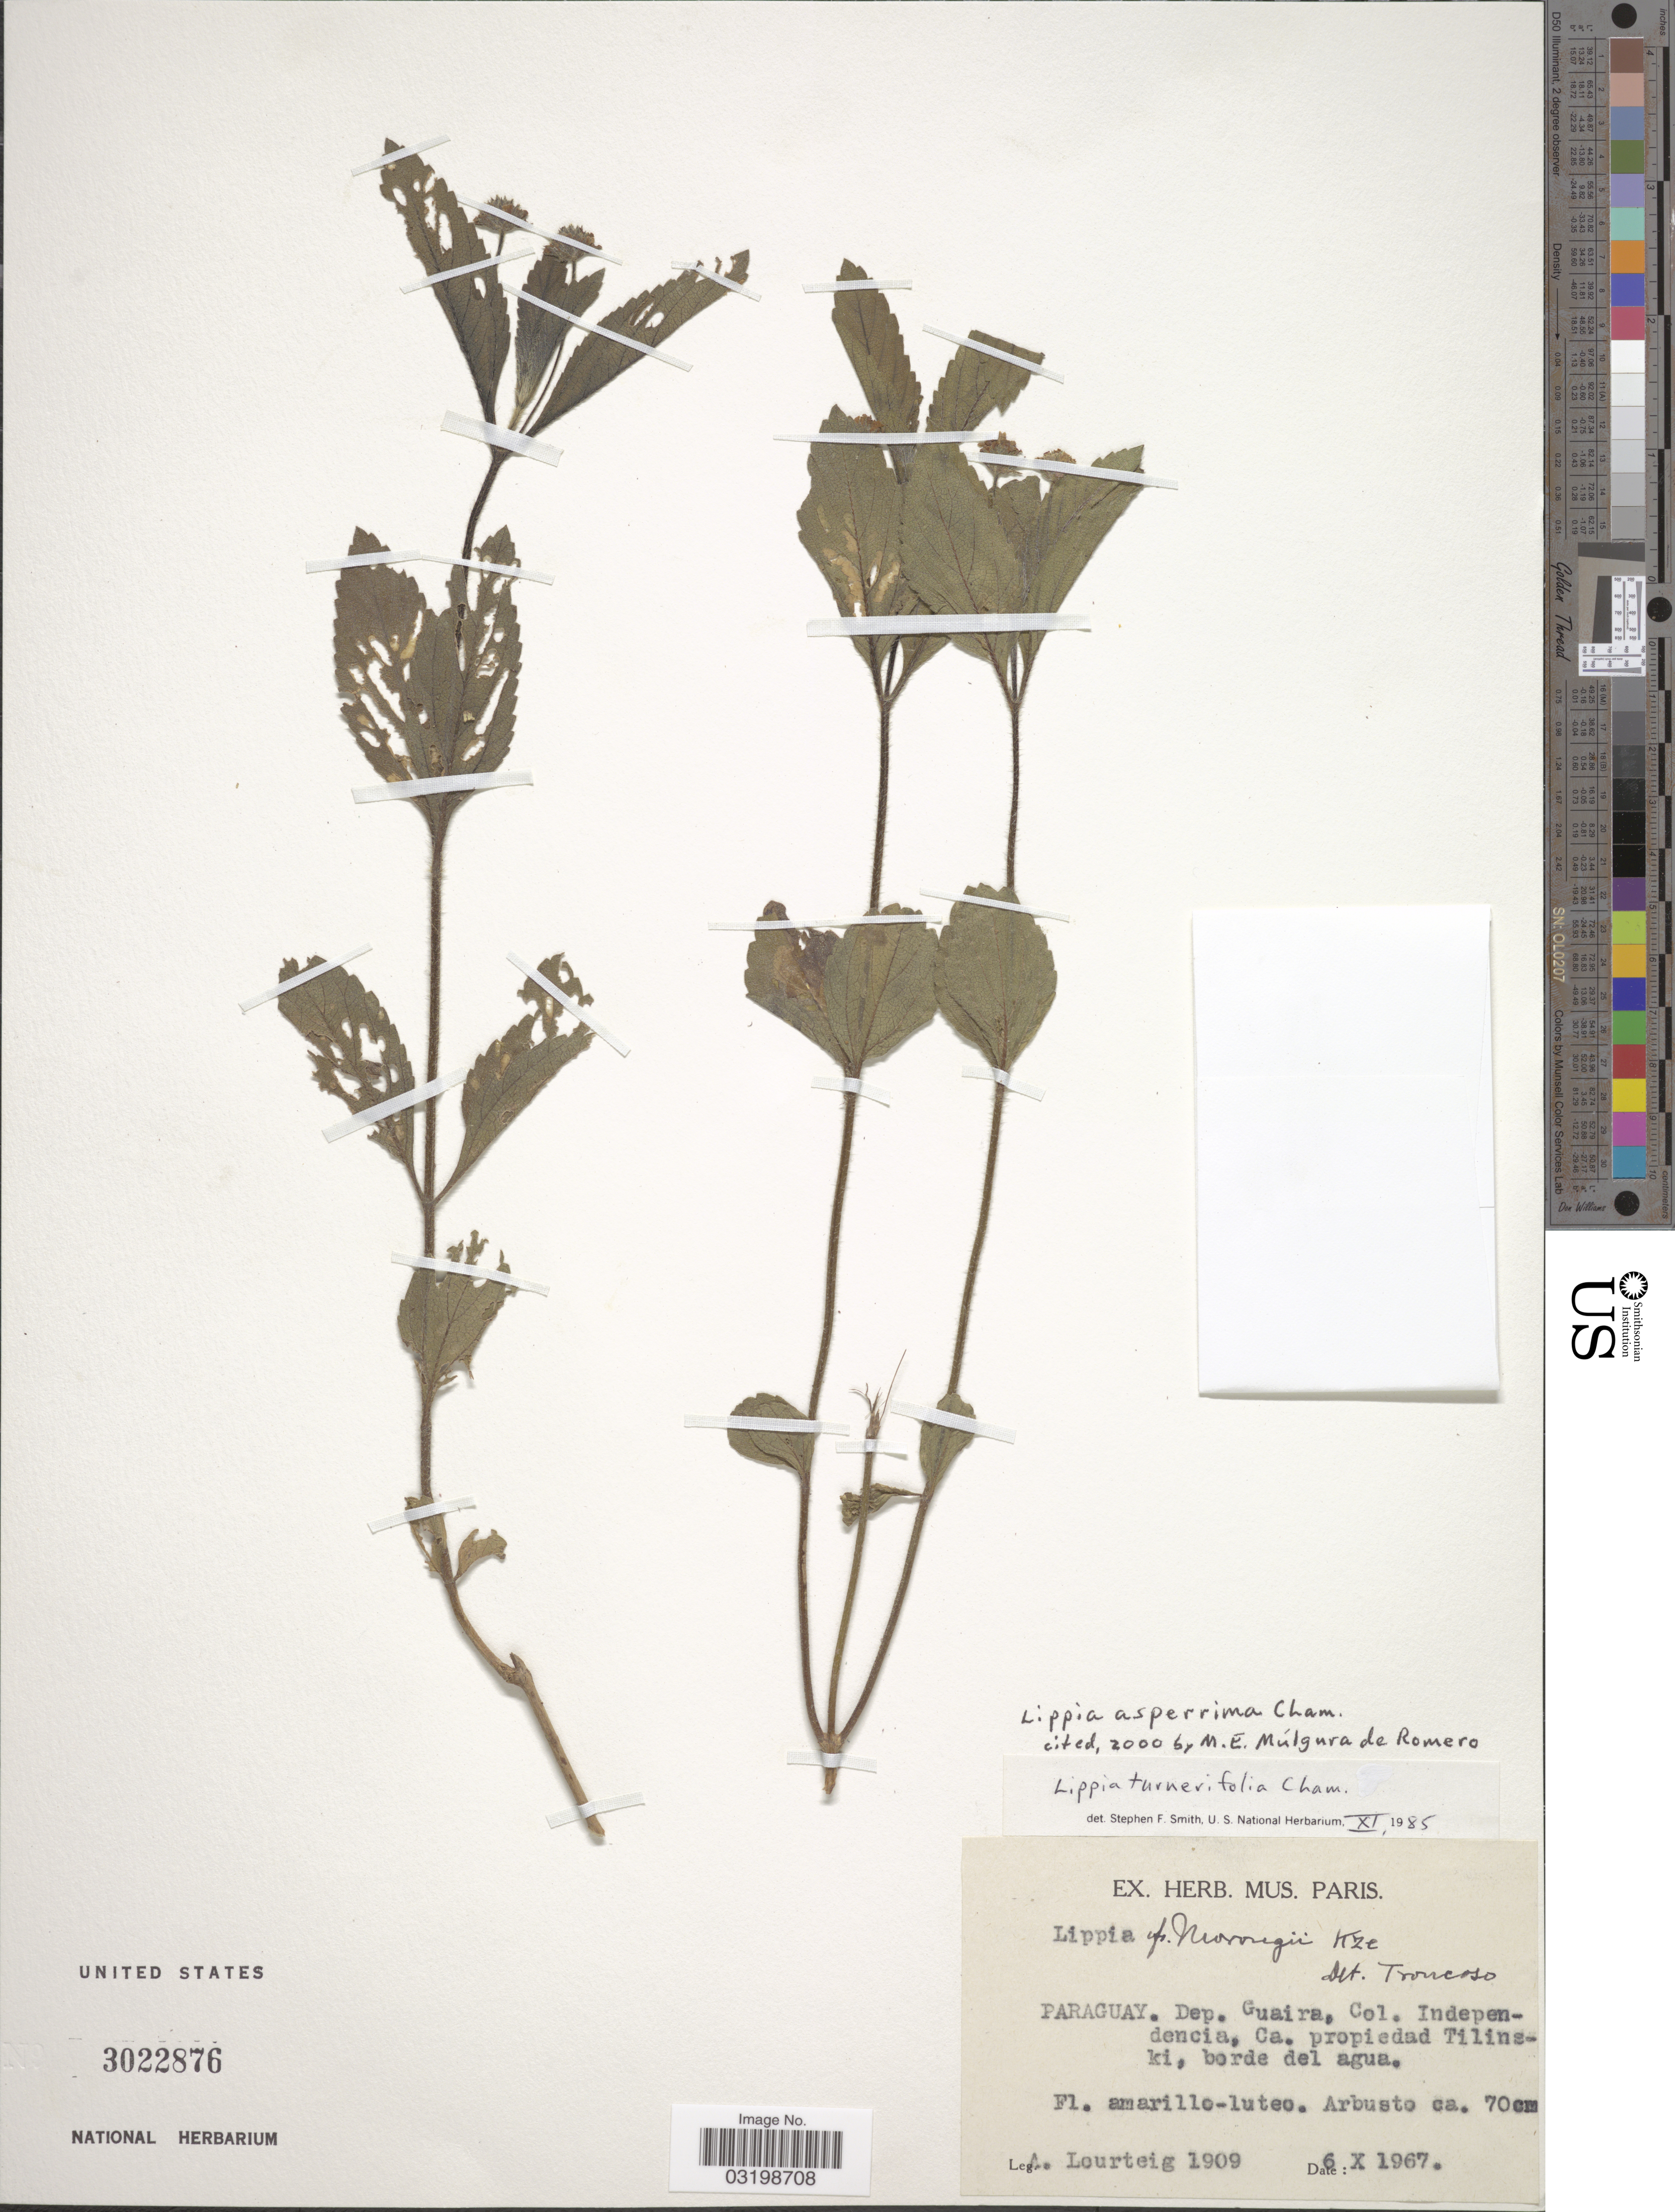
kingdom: Plantae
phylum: Tracheophyta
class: Magnoliopsida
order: Lamiales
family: Verbenaceae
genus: Lippia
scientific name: Lippia asperrima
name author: Cham.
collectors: A. Lourteig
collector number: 1909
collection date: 1967-10-06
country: Paraguay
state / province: Guaira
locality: Dep. Guaira, Col. Independencia, Ca. propiedad Tilinski, borde del agua.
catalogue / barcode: US 3022876